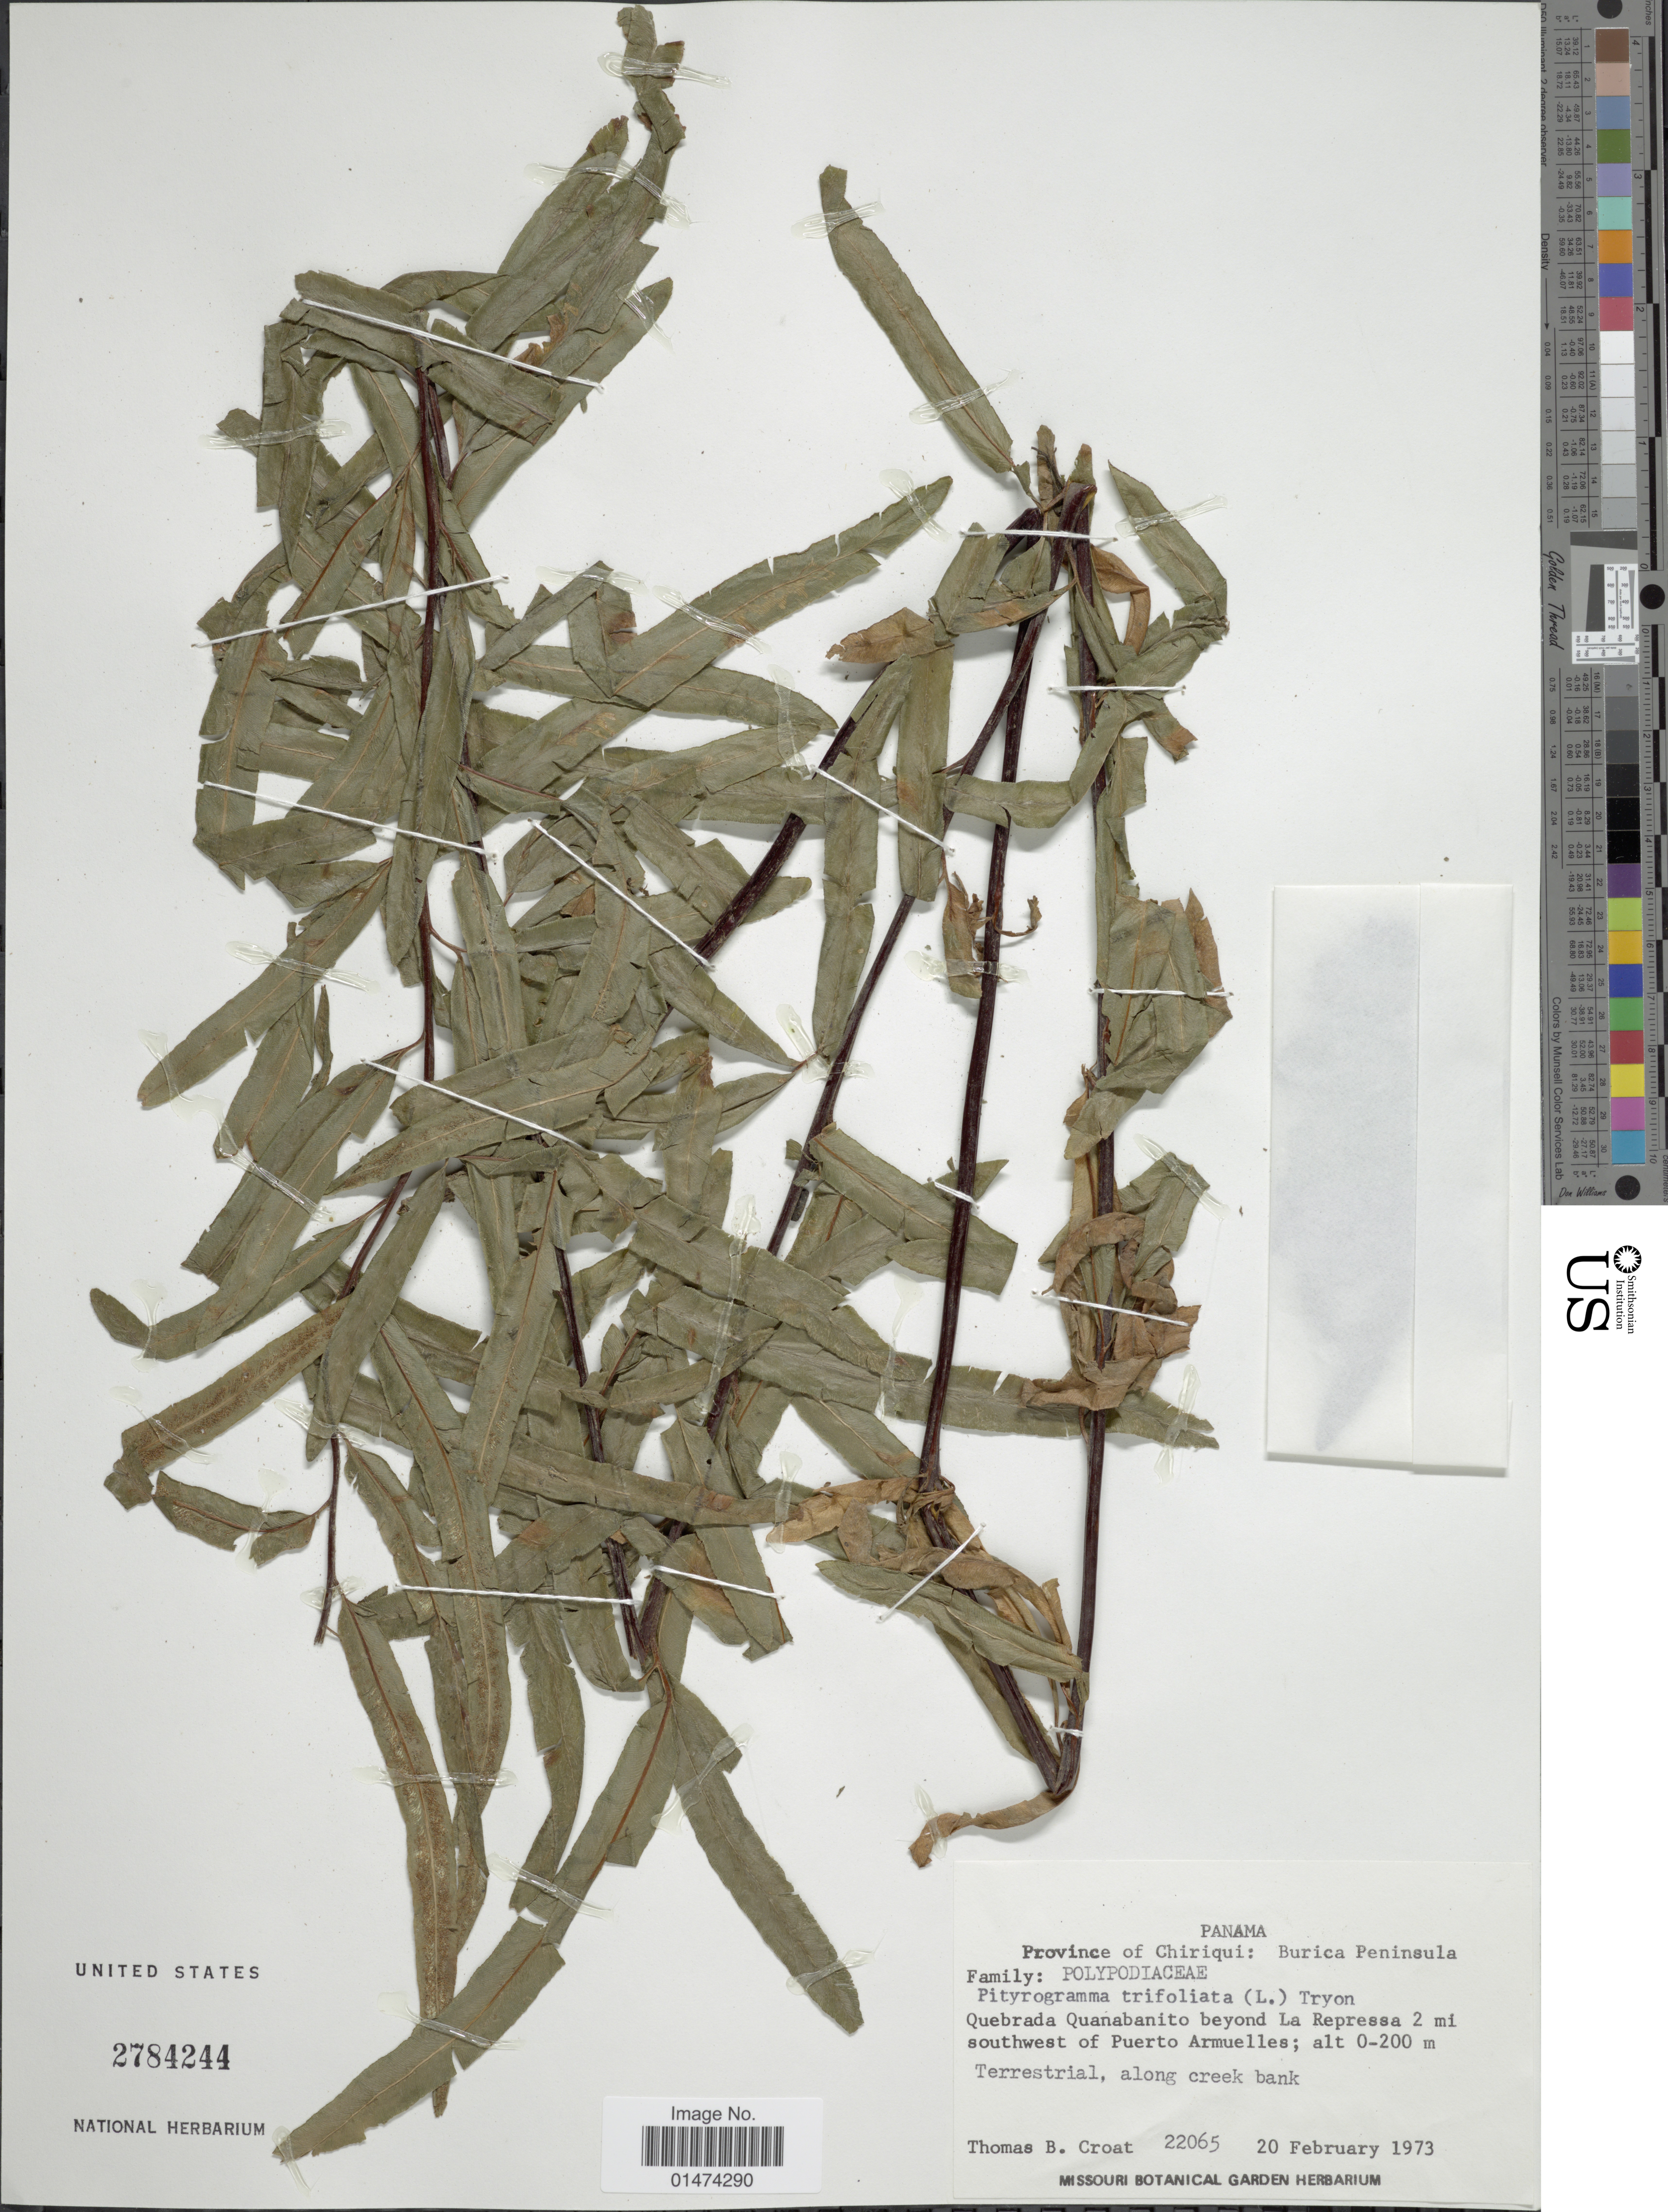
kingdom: Plantae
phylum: Tracheophyta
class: Polypodiopsida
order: Polypodiales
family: Pteridaceae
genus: Pityrogramma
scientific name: Pityrogramma trifoliata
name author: (L.) R.M. Tryon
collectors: T. B. Croat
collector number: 22065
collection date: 1973-02-20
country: Panama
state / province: Chiriqui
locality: Burica Peninsula, Quebrada Quanabanito beyond La Repressa 2 mi southwest of Puerto Armuelles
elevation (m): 0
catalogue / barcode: US 2784244